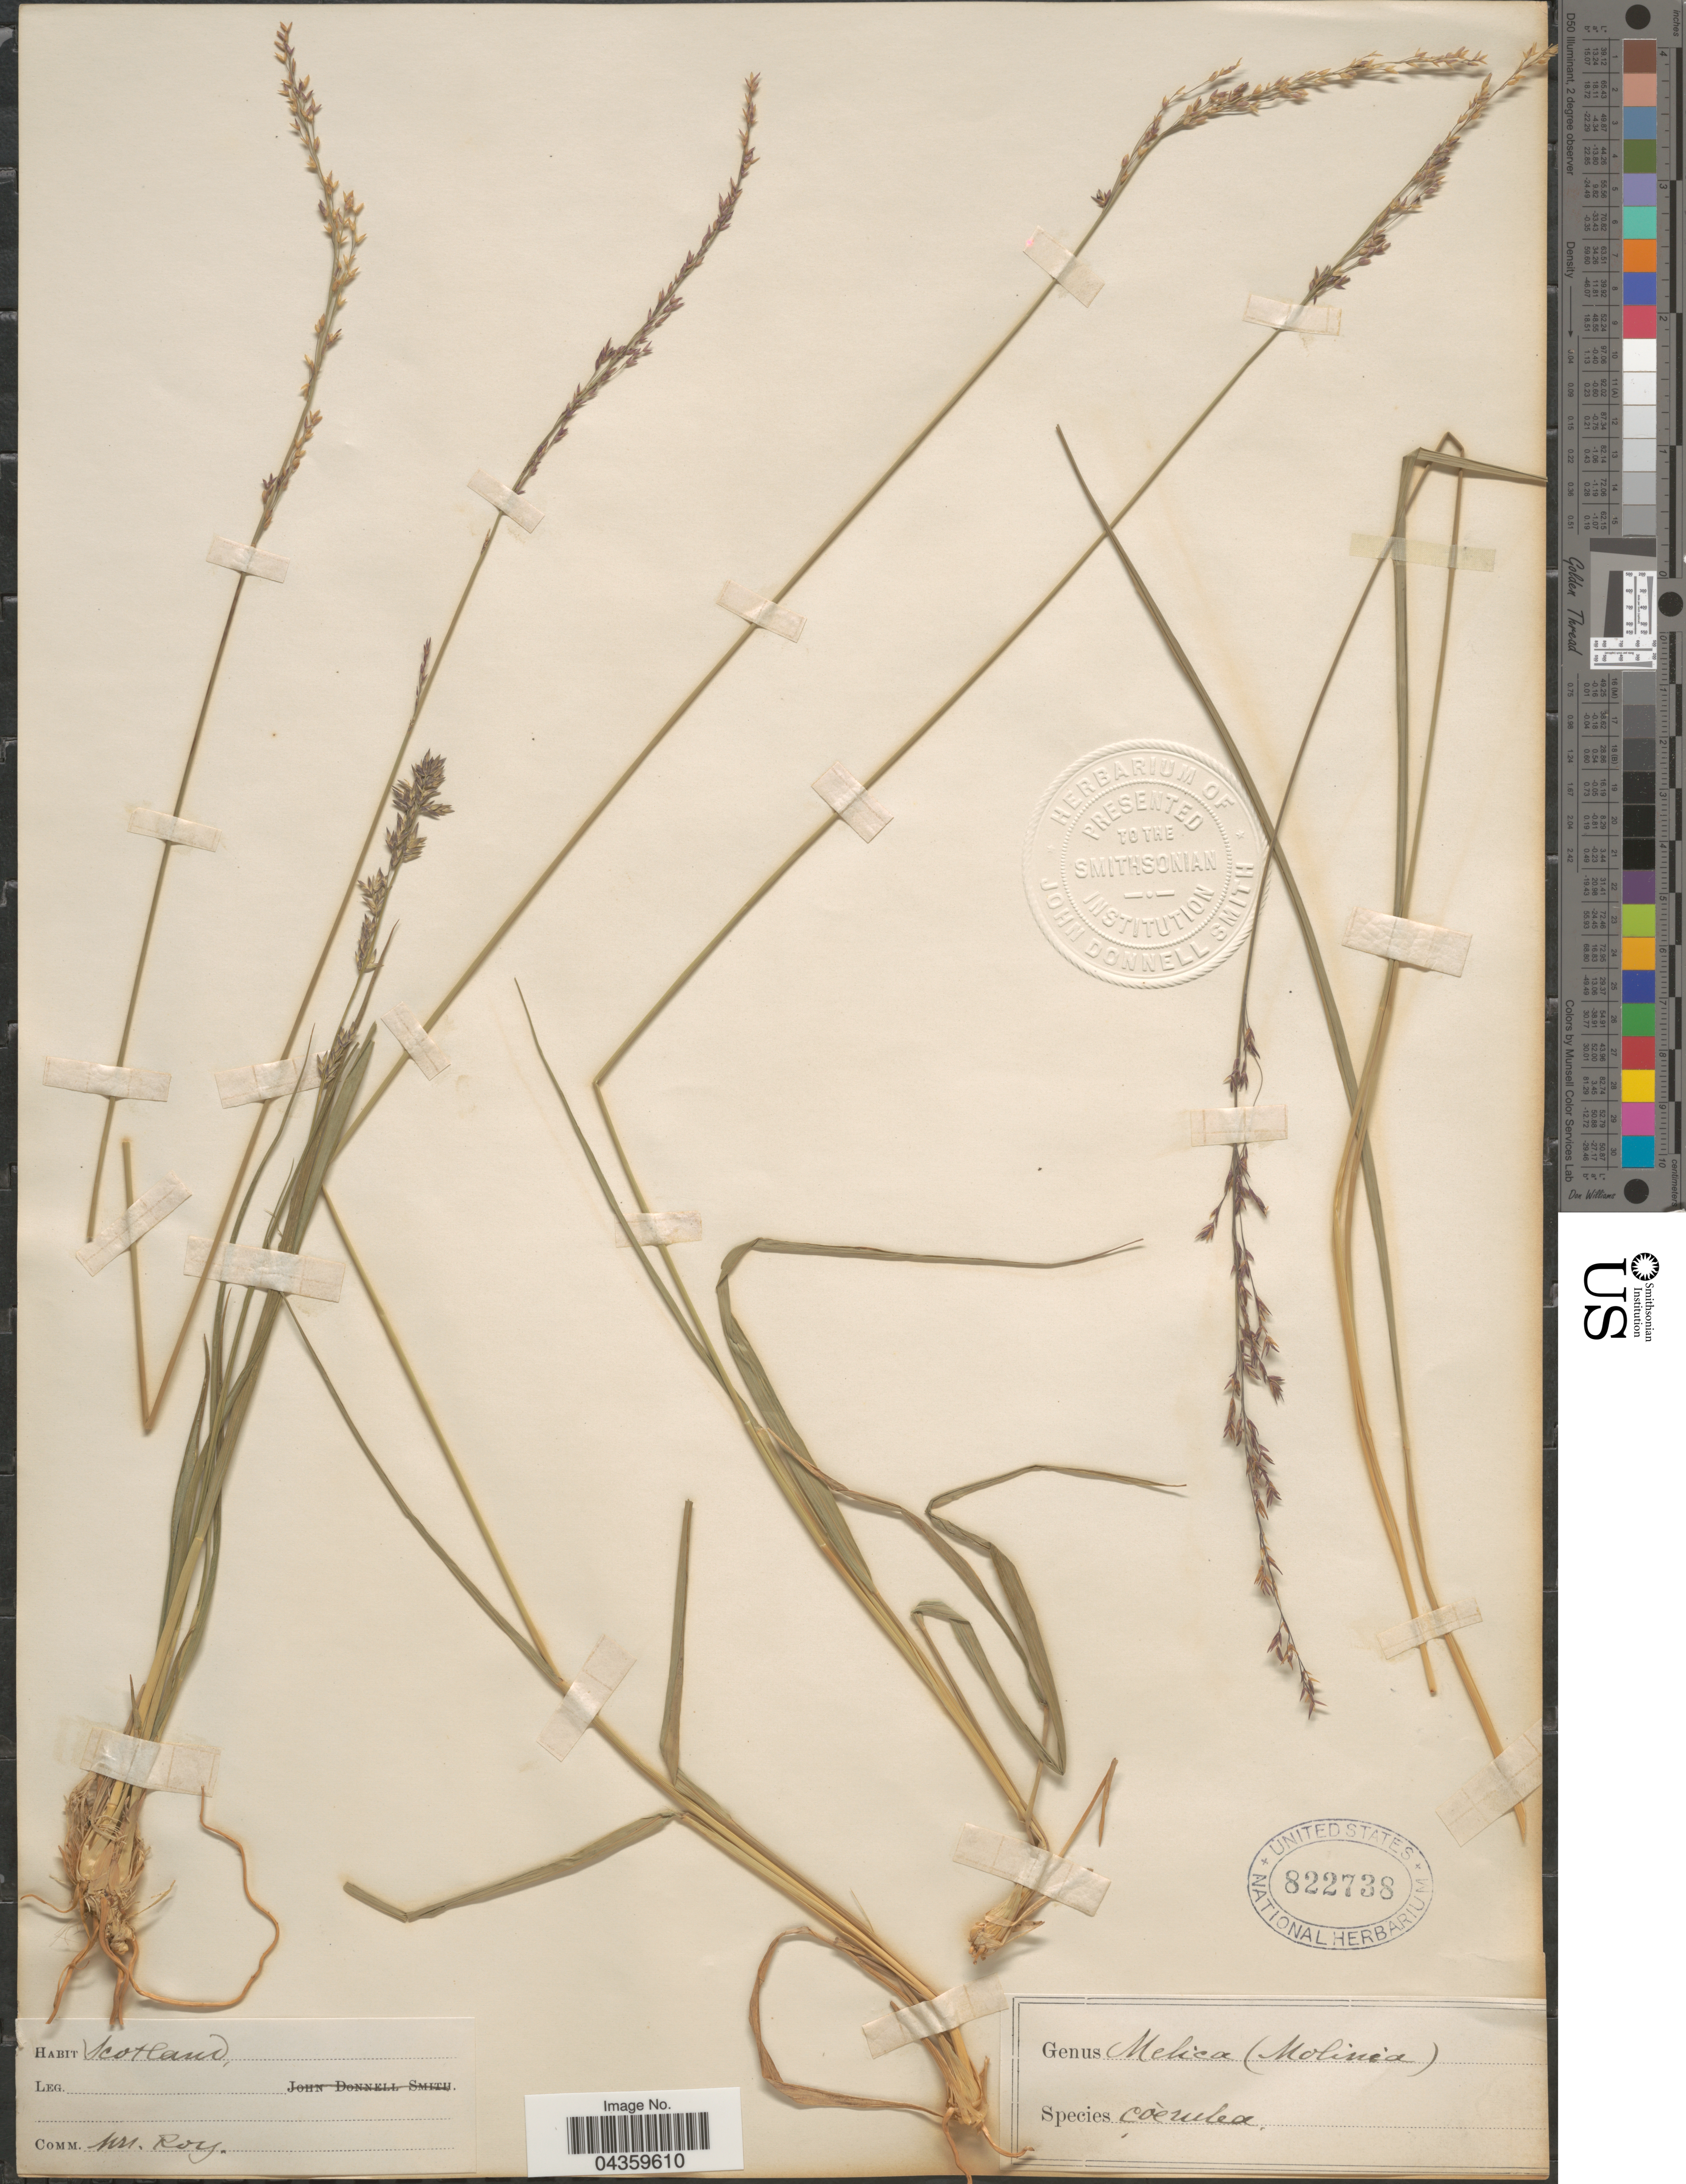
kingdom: Plantae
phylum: Tracheophyta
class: Liliopsida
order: Poales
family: Poaceae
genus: Molinia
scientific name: Molinia caerulea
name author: (L.) Moench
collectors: W. Roy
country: United Kingdom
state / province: Scotland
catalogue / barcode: US 822738